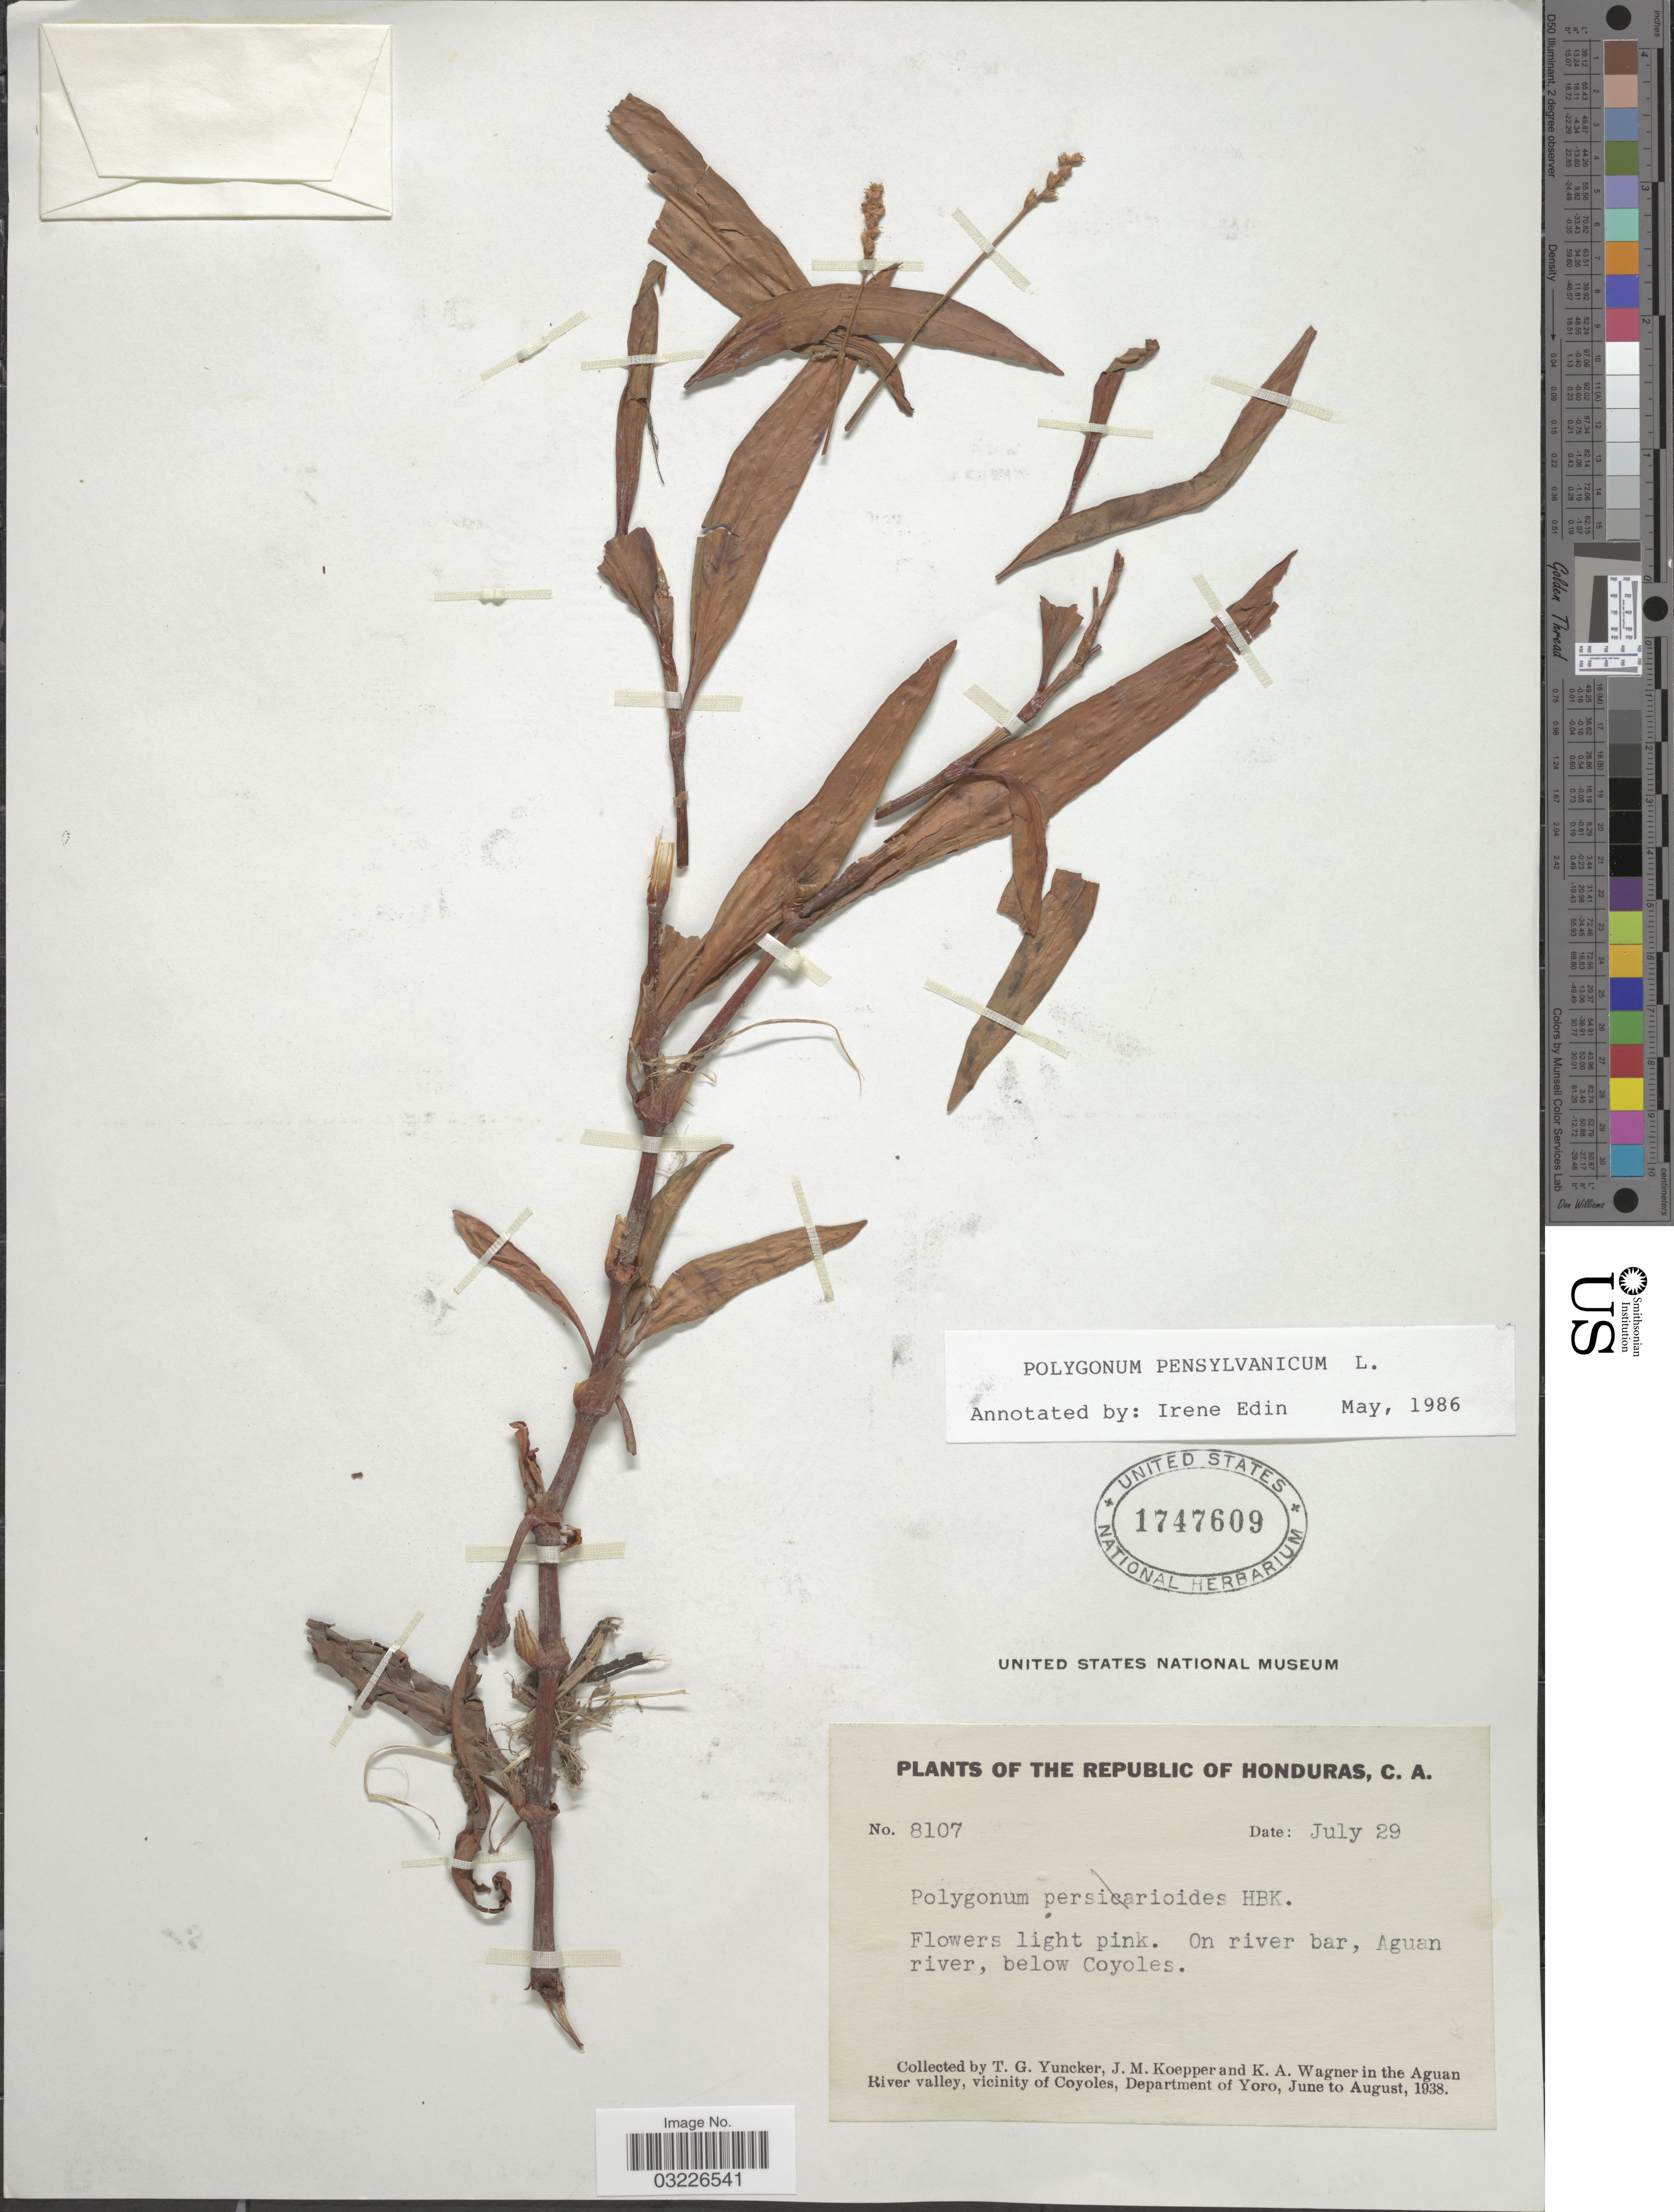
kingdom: Plantae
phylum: Tracheophyta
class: Magnoliopsida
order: Caryophyllales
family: Polygonaceae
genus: Polygonum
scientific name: Polygonum pensylvanicum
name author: L.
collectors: T. G. Yuncker, J. M. Koepper & K. A. Wagner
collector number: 8107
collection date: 1938-07-29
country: Honduras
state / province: Yoro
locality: On river bar, Aguan river, below Coyoles. Aguan River valley, vicinity of Coyoles, Department of Yoro.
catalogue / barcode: US 1747609